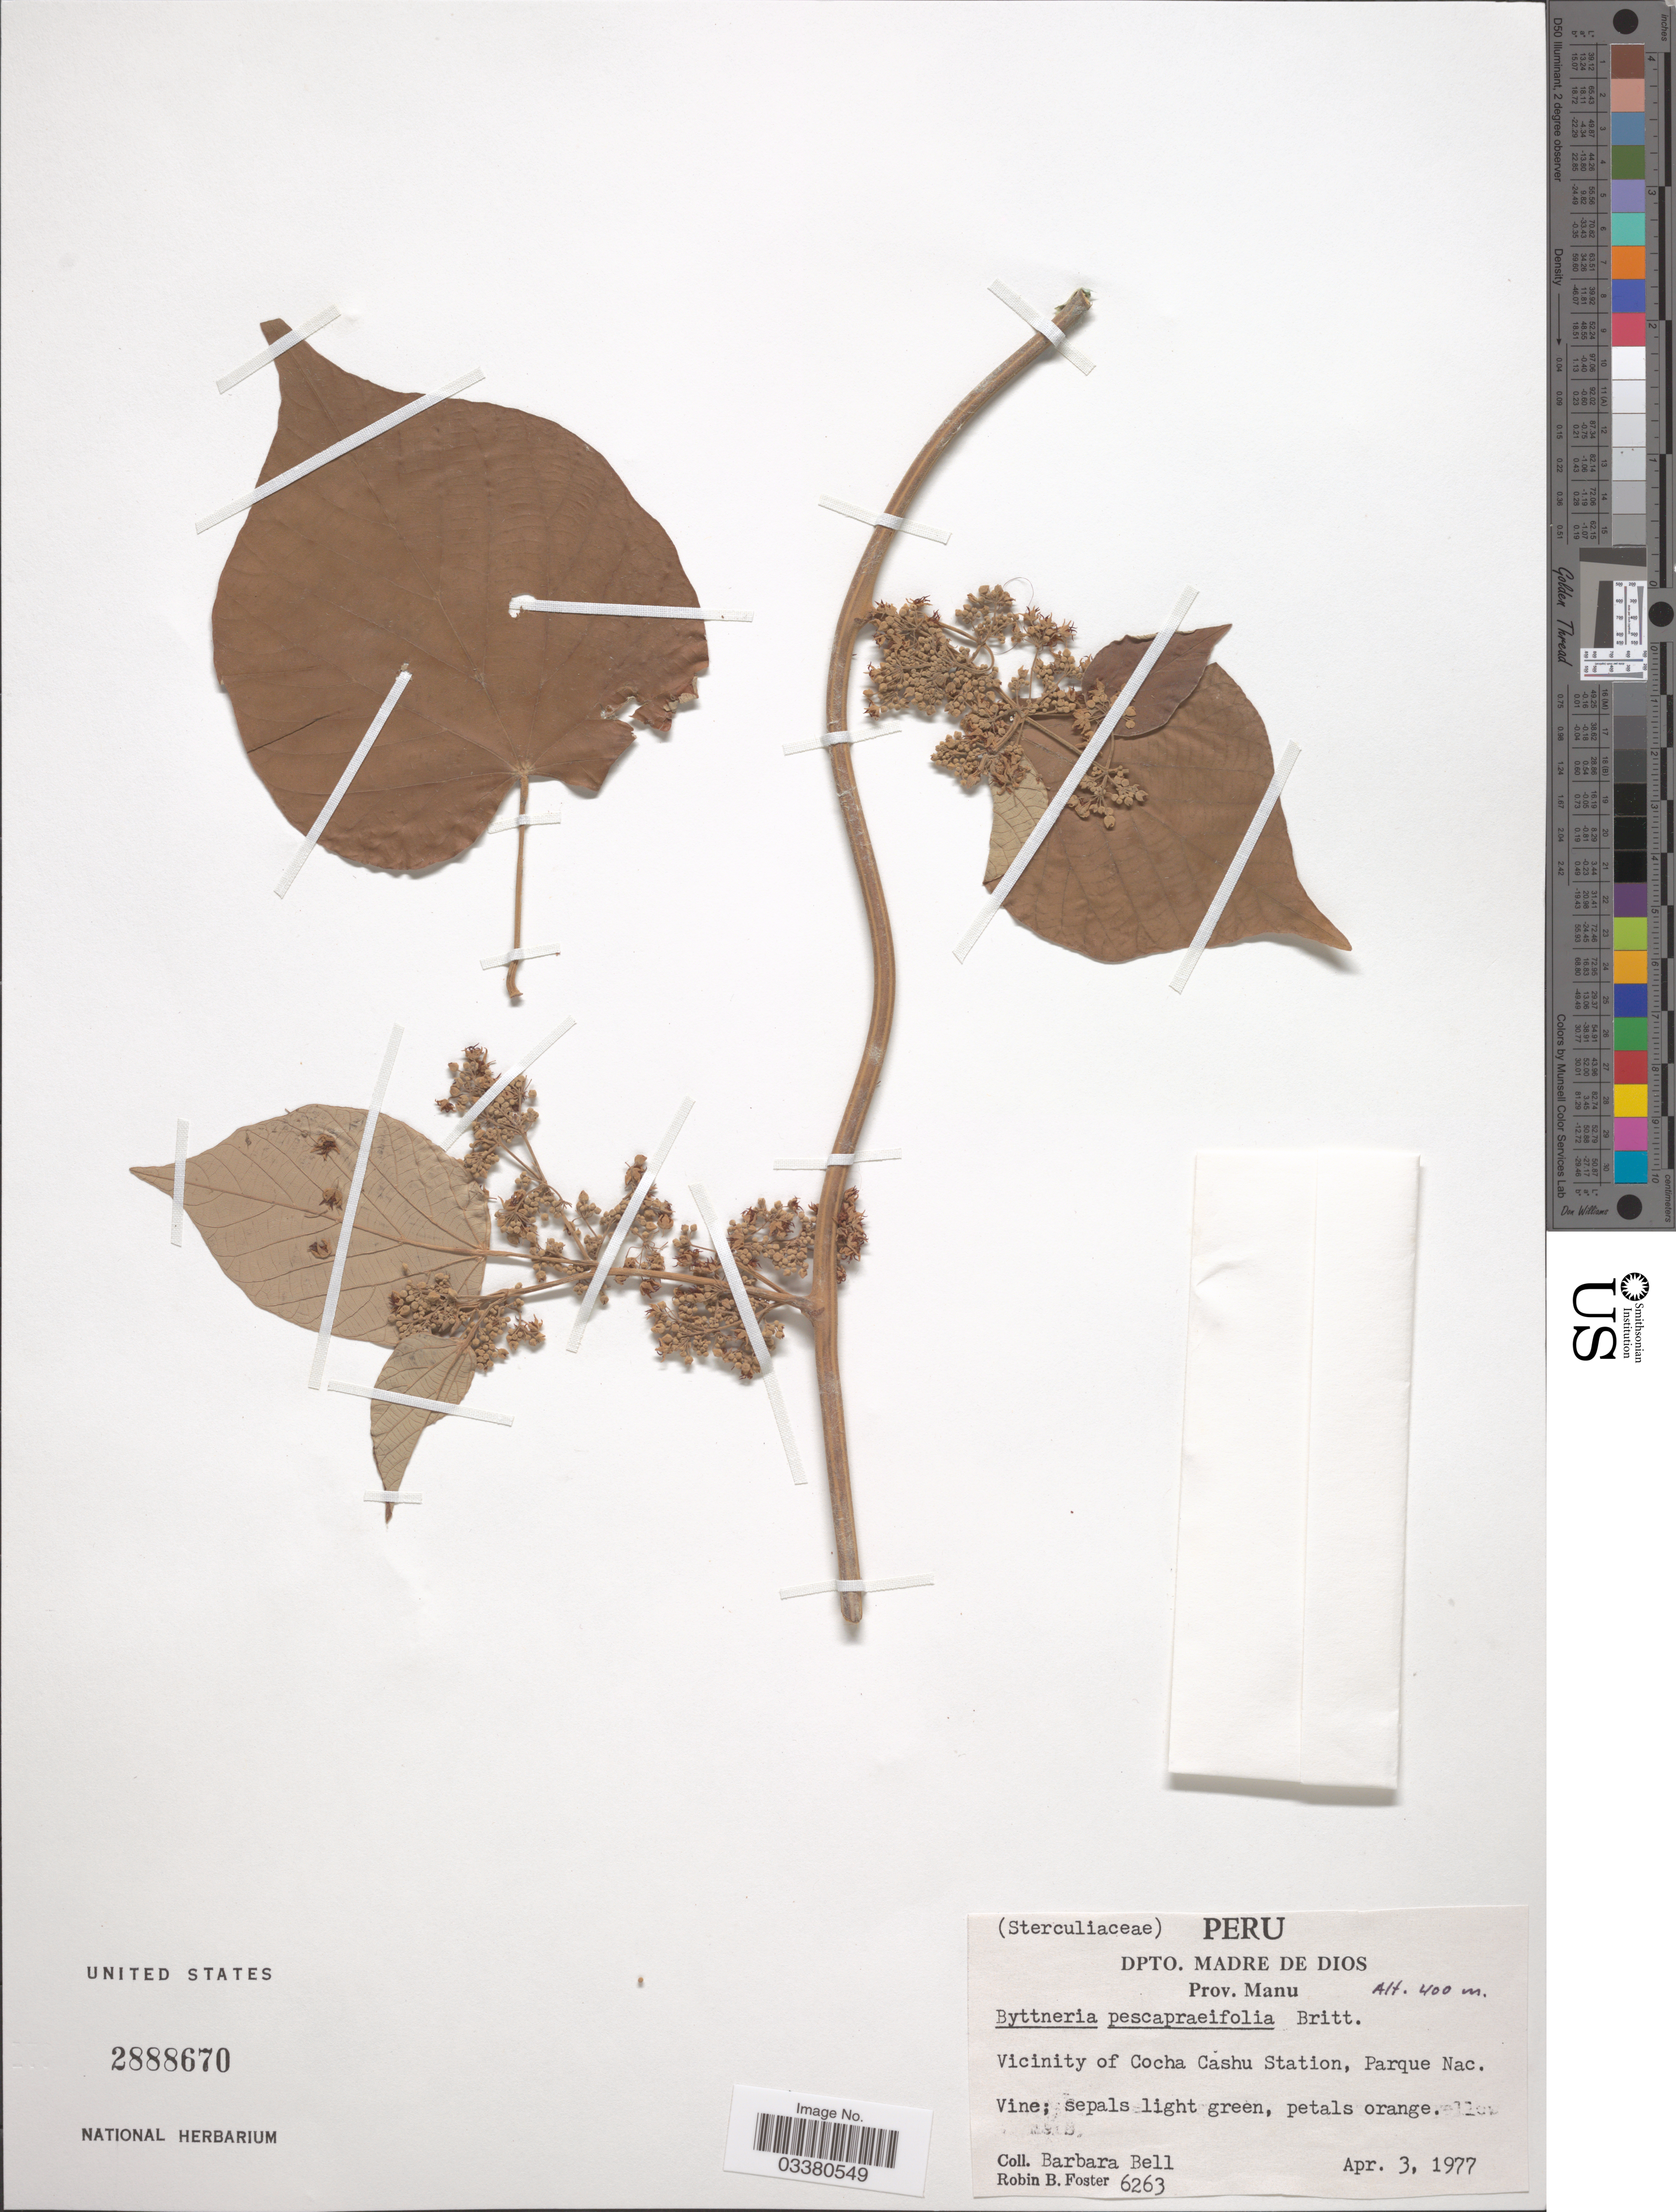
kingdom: Plantae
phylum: Tracheophyta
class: Magnoliopsida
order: Malvales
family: Malvaceae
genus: Byttneria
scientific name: Byttneria pescapriifolia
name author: Britton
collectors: B. Bell & R. B. Foster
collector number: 6263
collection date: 1977-04-03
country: Peru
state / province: Madre de Dios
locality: Dpto. Madre de Dios. Prov. Manu. Vicinity of Cocha Cashu Station, Parque Nac.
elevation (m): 400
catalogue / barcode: US 2888670